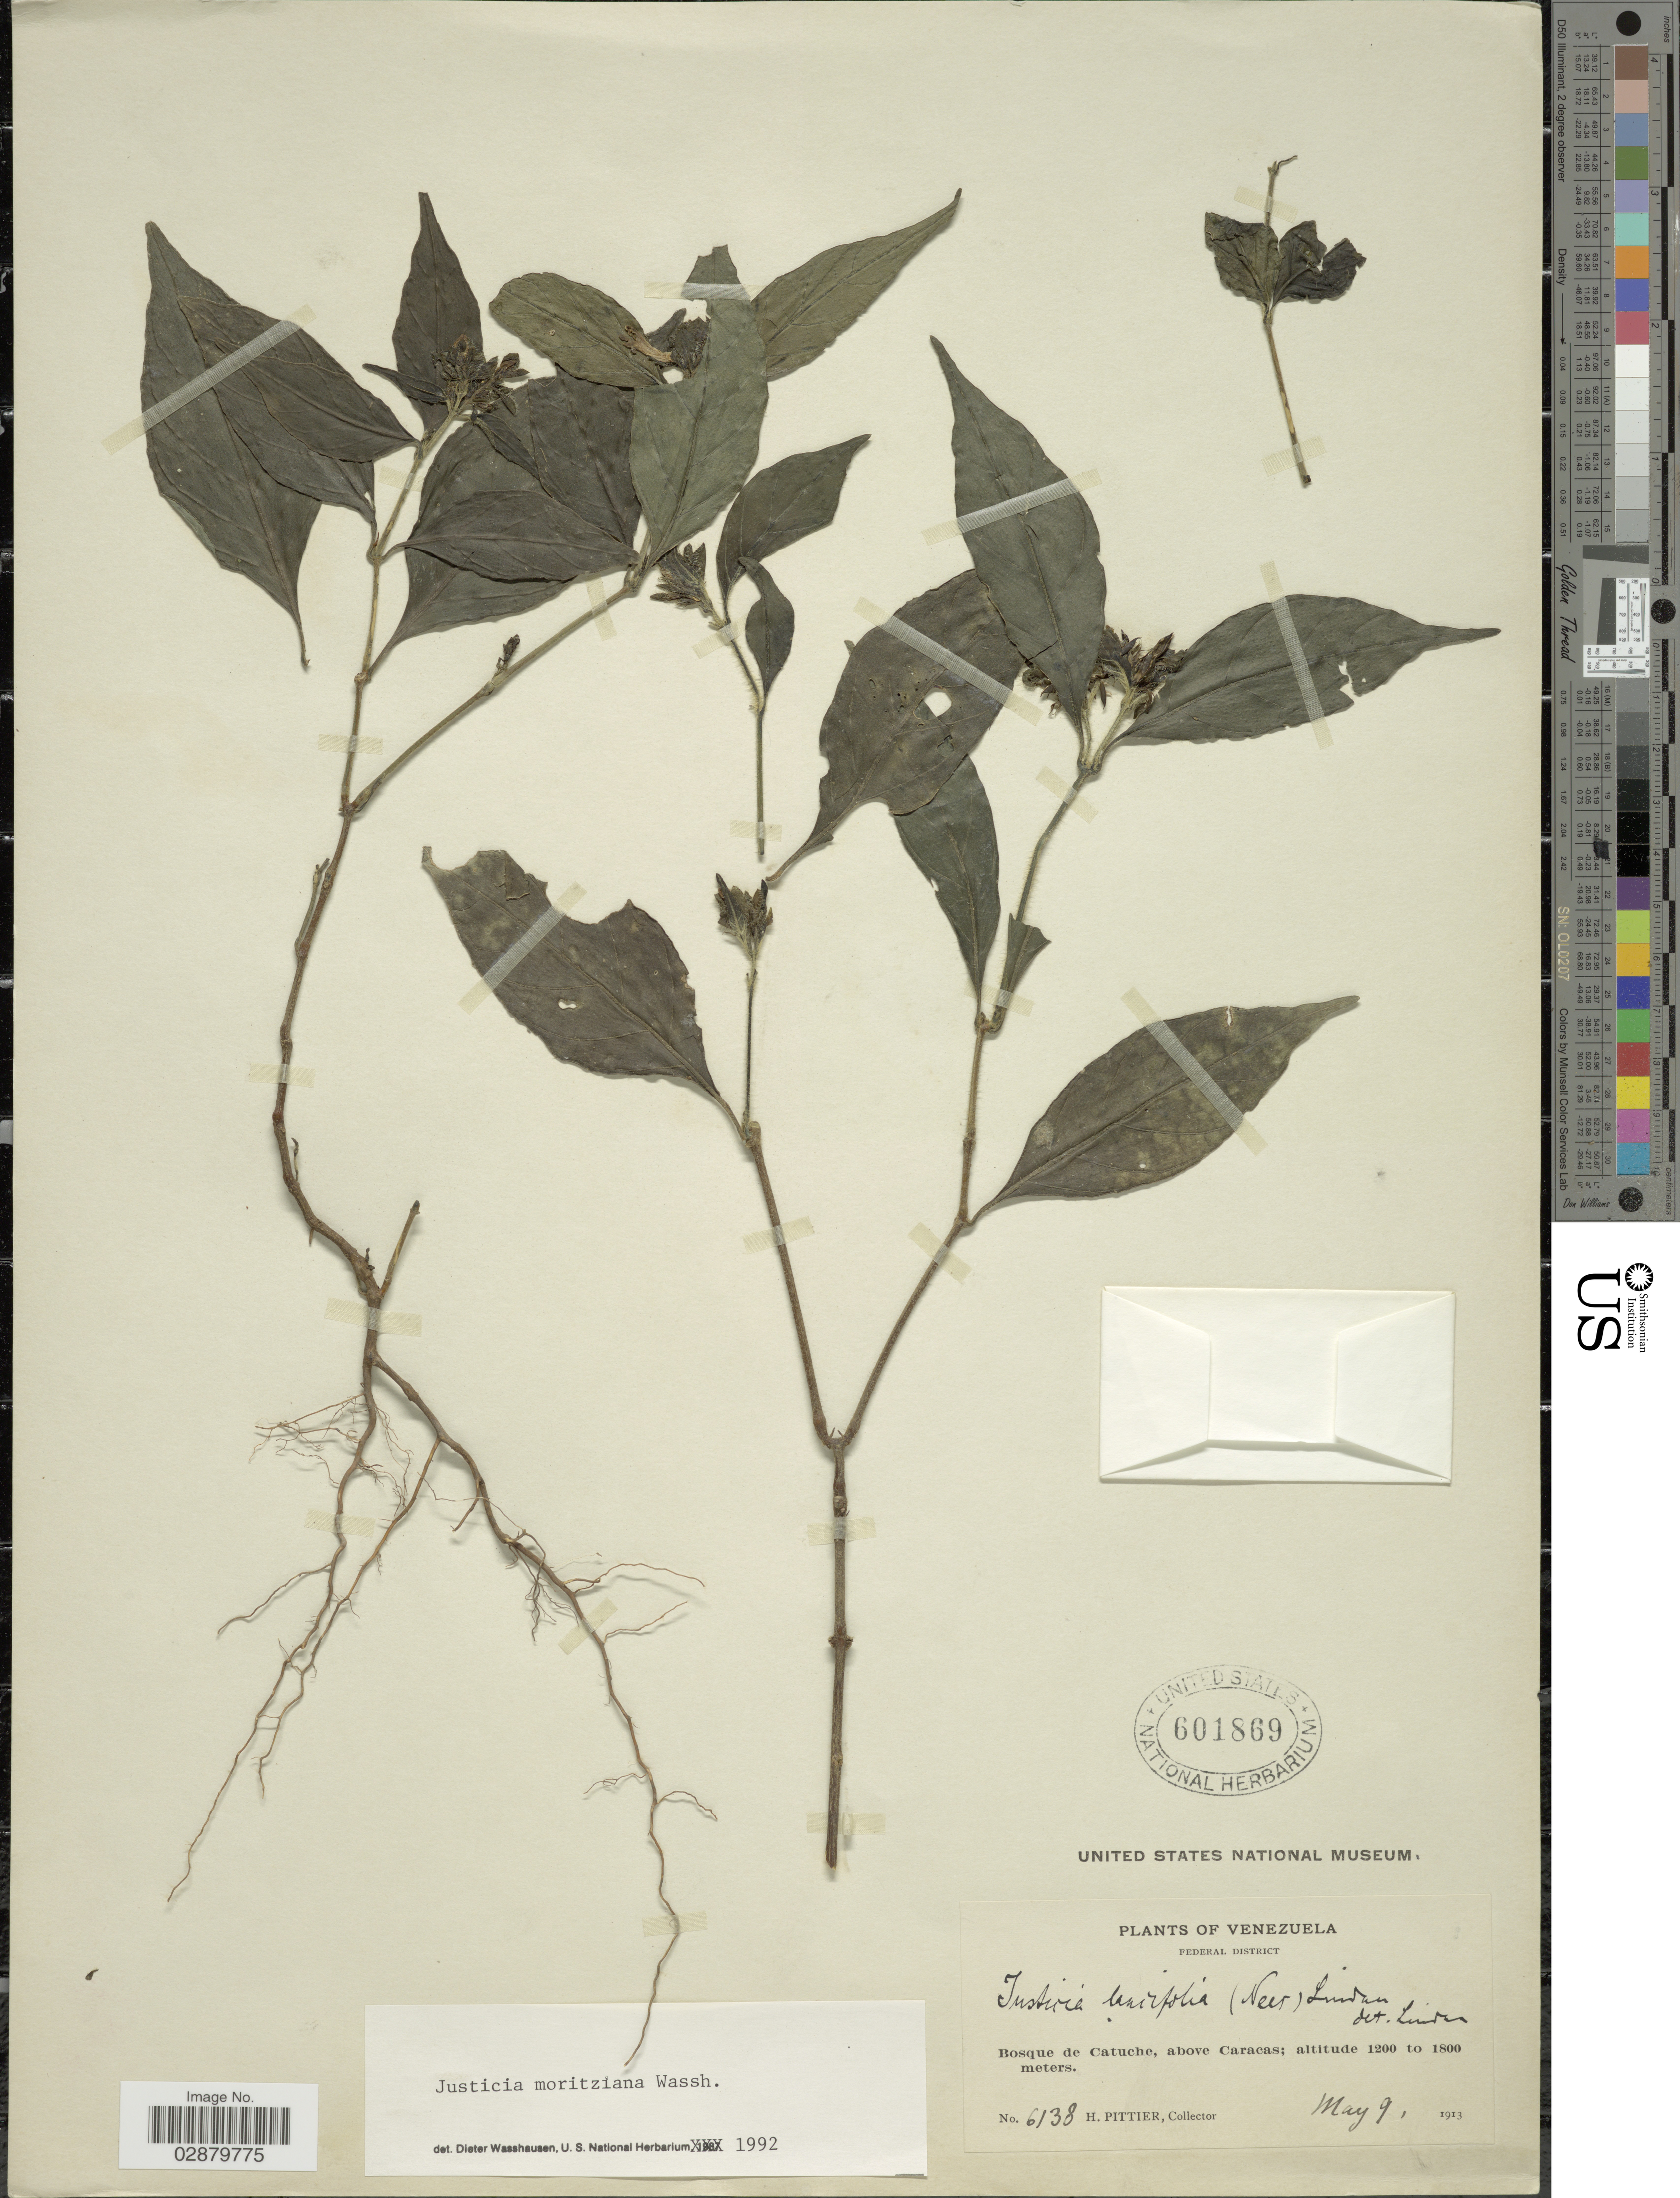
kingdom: Plantae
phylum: Tracheophyta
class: Magnoliopsida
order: Lamiales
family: Acanthaceae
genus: Justicia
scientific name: Justicia moritziana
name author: Wassh.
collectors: H. F. Pittier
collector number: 6138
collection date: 1913-05-09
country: Venezuela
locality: Bosque de Catuche, above Caracas.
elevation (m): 1200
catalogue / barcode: US 601869